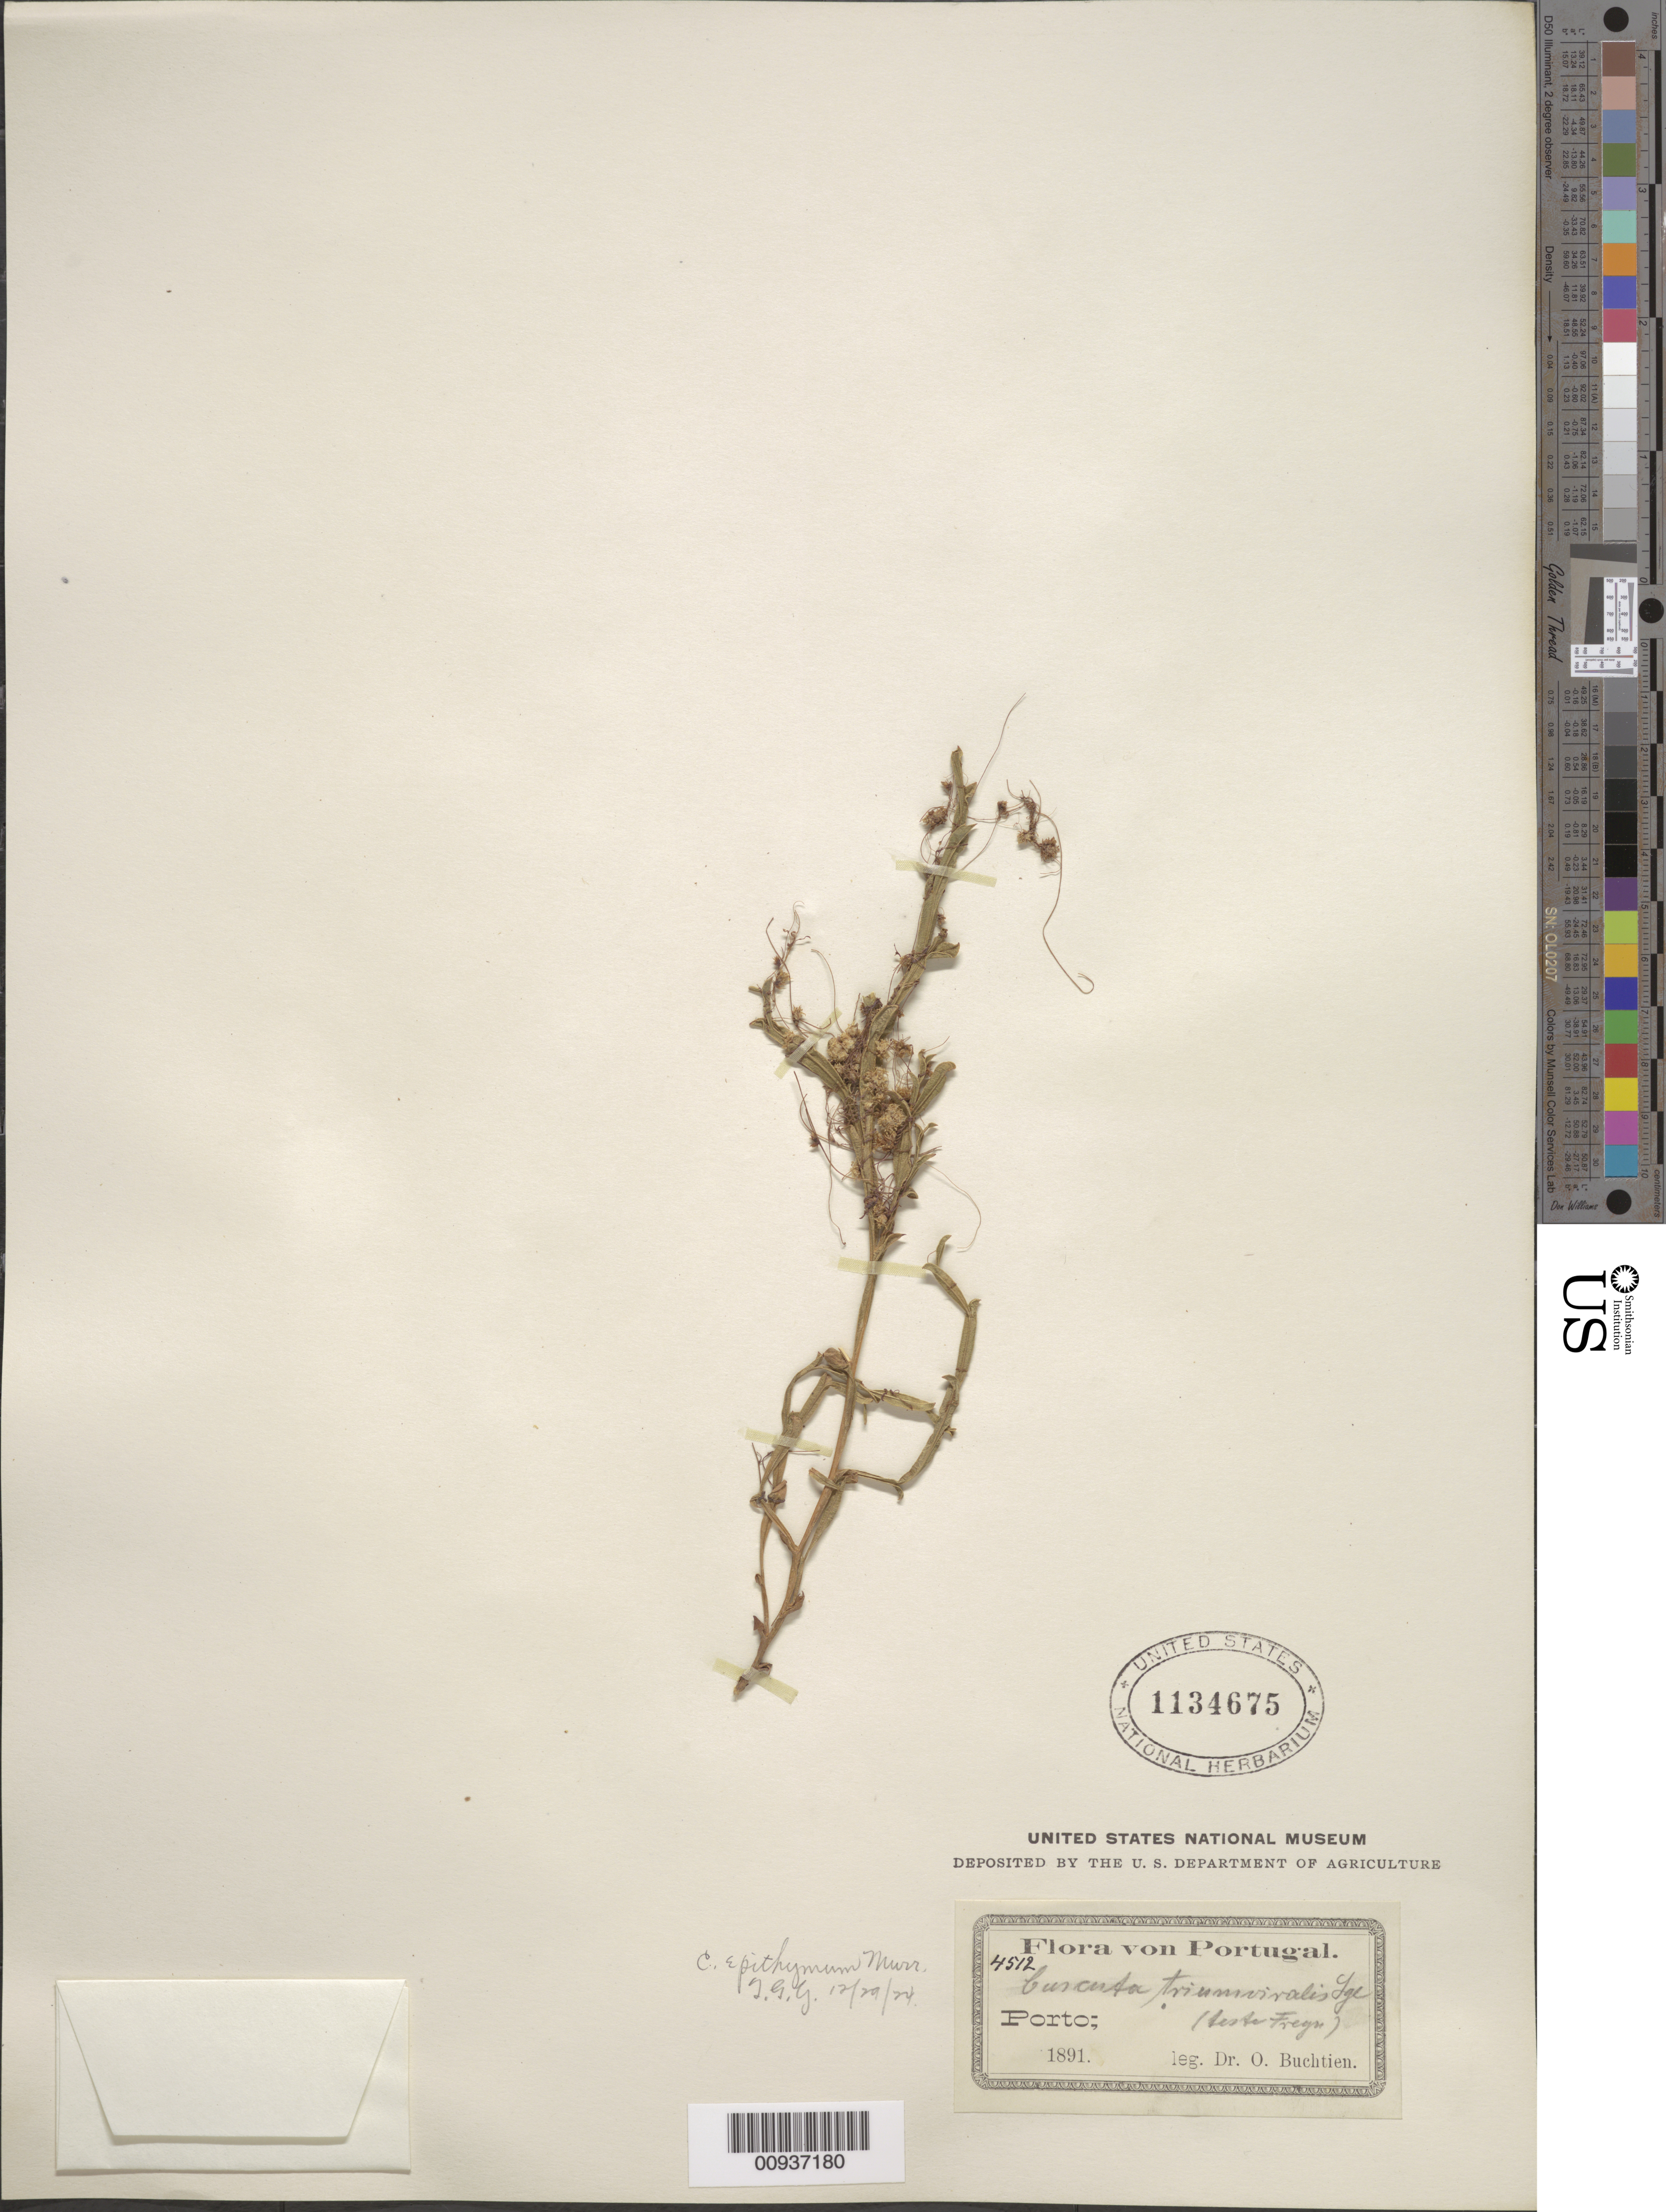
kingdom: Plantae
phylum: Tracheophyta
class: Magnoliopsida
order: Solanales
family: Convolvulaceae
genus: Cuscuta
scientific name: Cuscuta epithymum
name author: Murray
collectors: O. Buchtien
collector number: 4512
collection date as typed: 1891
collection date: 1891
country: Portugal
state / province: Porto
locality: Grande Porto. Porto.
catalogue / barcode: US 1134675